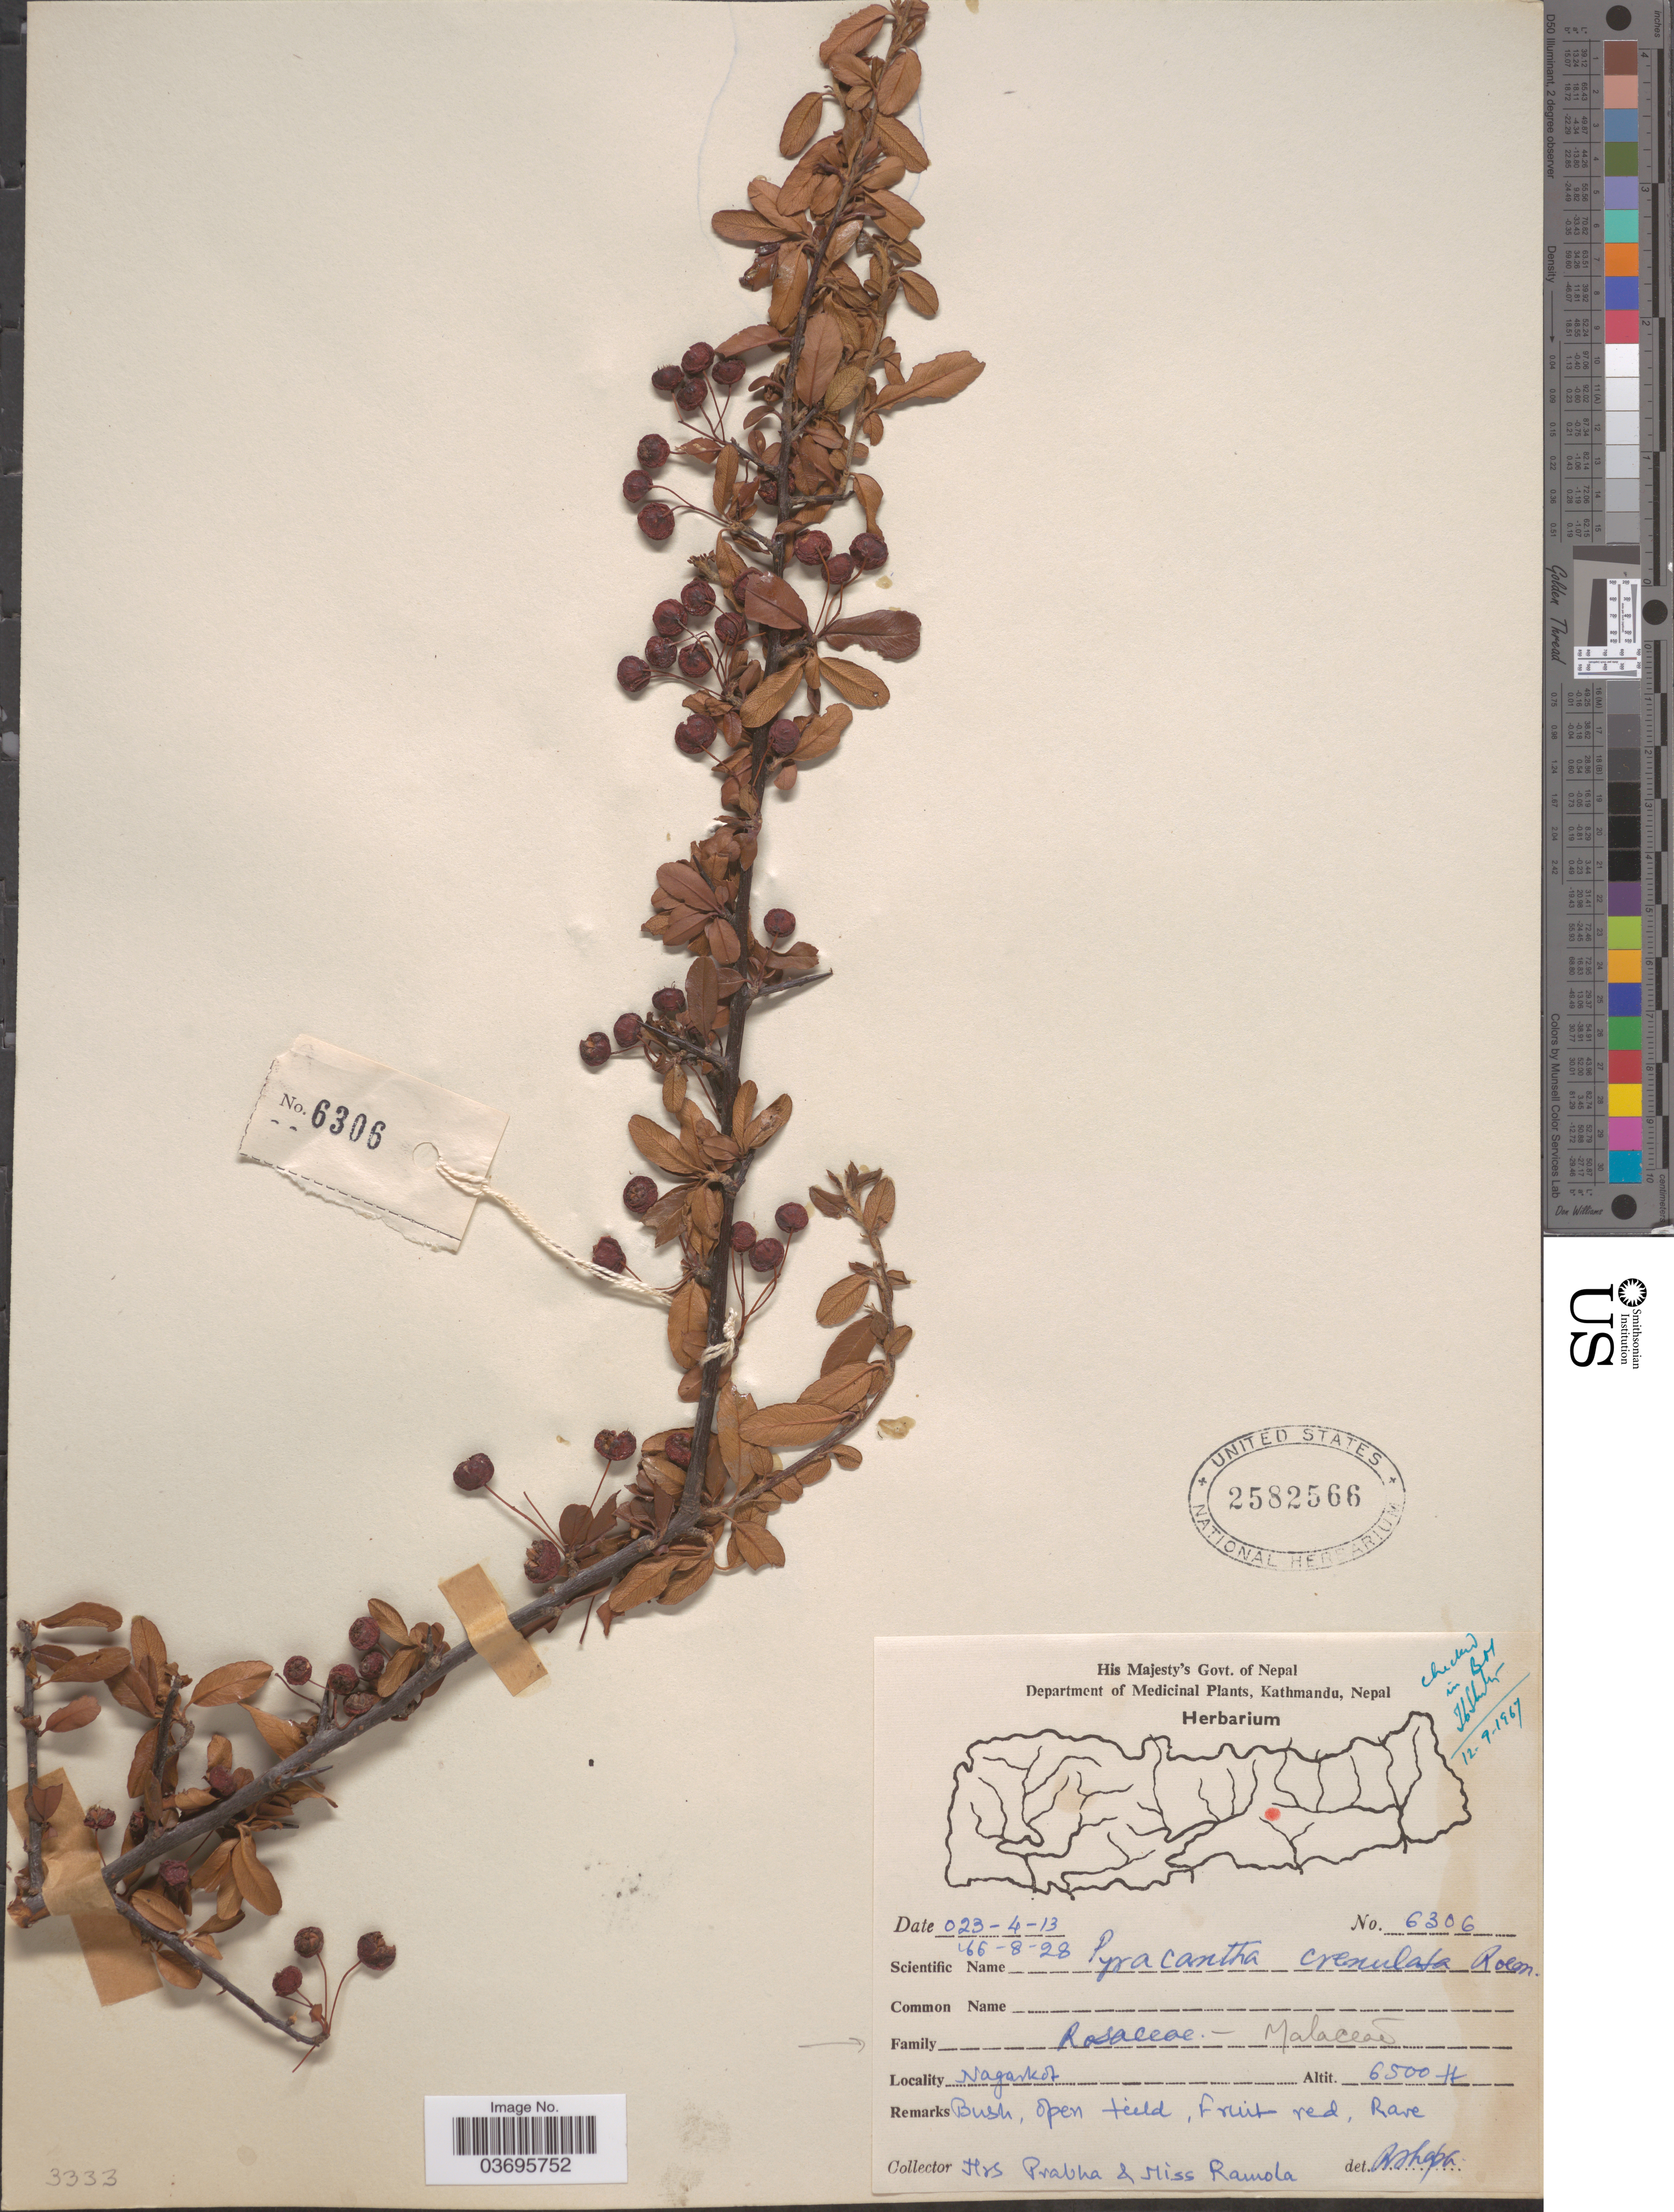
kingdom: Plantae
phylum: Tracheophyta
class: Magnoliopsida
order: Rosales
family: Rosaceae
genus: Pyracantha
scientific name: Pyracantha crenulata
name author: (D. Don) M. Roem.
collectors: P. Pradhan & R. Thapa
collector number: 6306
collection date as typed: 023-4-13 66-8-28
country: Nepal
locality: Nagarkot.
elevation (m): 1981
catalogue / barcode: US 2582566